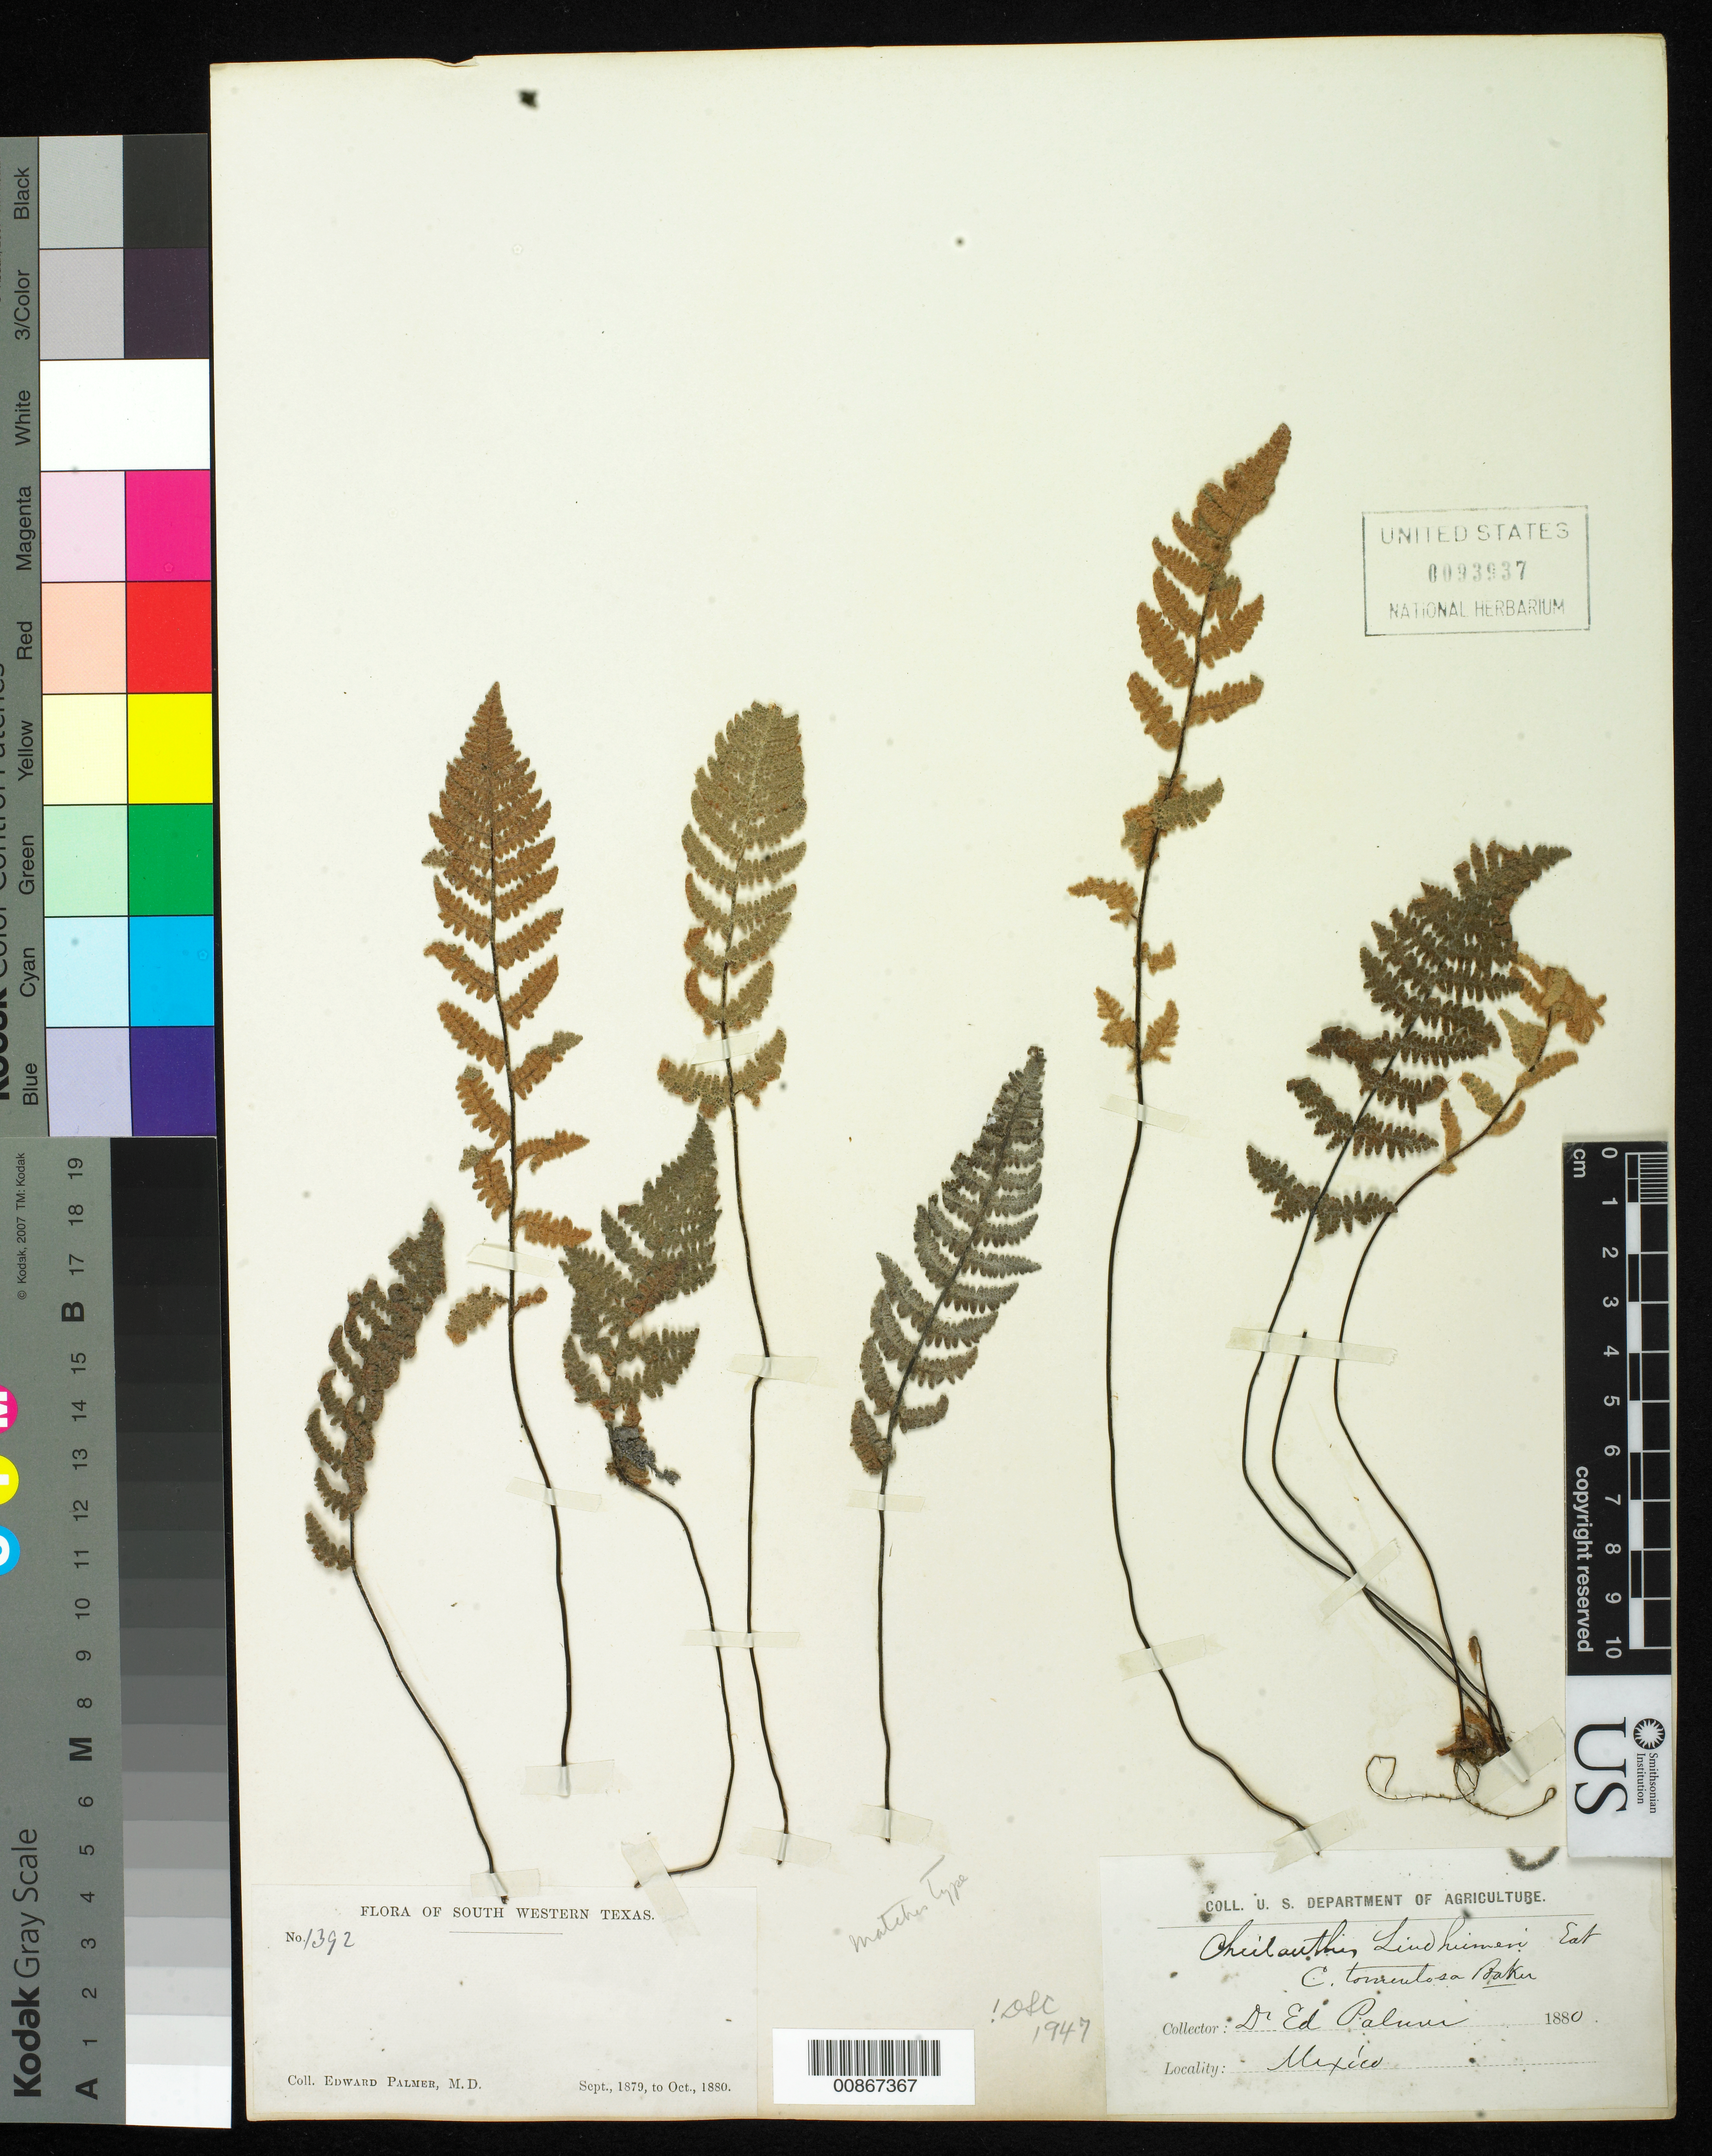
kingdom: Plantae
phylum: Tracheophyta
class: Polypodiopsida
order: Polypodiales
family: Pteridaceae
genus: Myriopteris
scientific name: Myriopteris lindheimeri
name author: (Hook.) J. Sm.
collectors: E. Palmer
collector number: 1392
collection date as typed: Sep 1879 to -- Oct 1880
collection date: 1879-09/1880-10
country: United States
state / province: Texas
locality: South Western Texas.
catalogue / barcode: US 93937